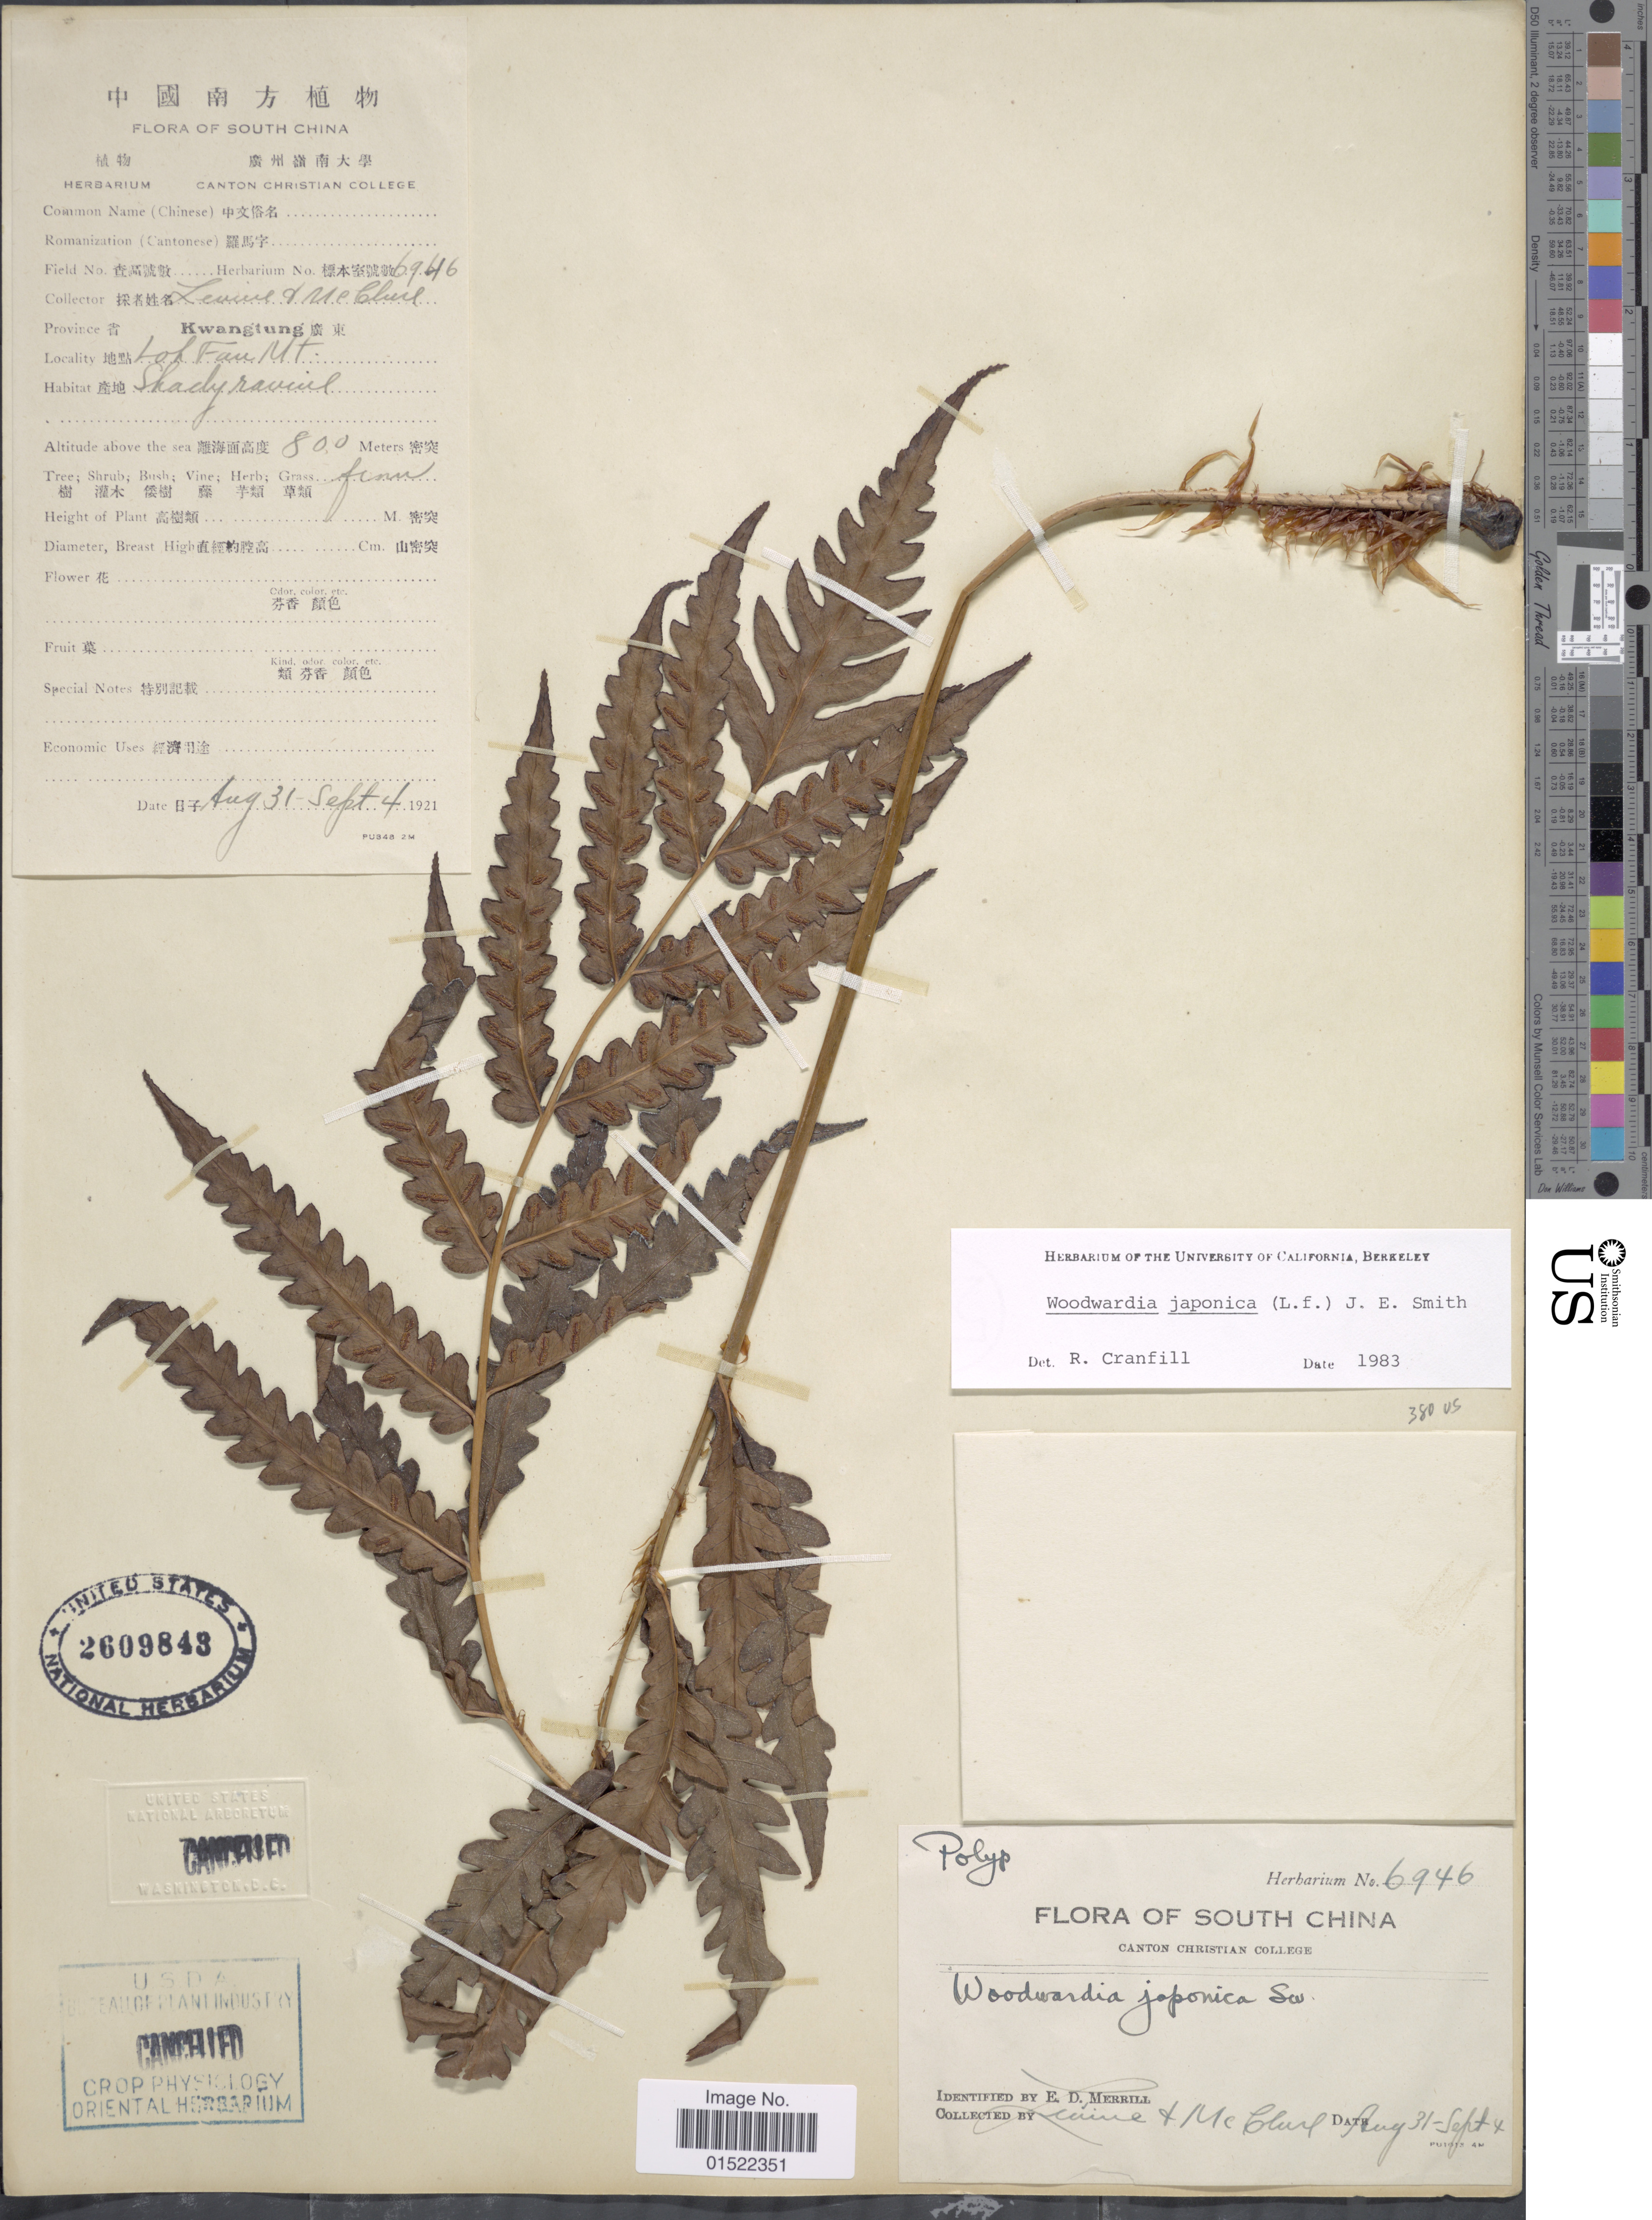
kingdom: Plantae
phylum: Tracheophyta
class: Polypodiopsida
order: Polypodiales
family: Blechnaceae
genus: Woodwardia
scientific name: Woodwardia japonica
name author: (L. f.) Sm.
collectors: -. Levine & McClure, --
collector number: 6946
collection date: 1921-08-31/1921-09-04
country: China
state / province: Guangdong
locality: Kwangtung, South China, Loh Fau Mt. [interpreted]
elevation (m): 800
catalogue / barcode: US 2609843